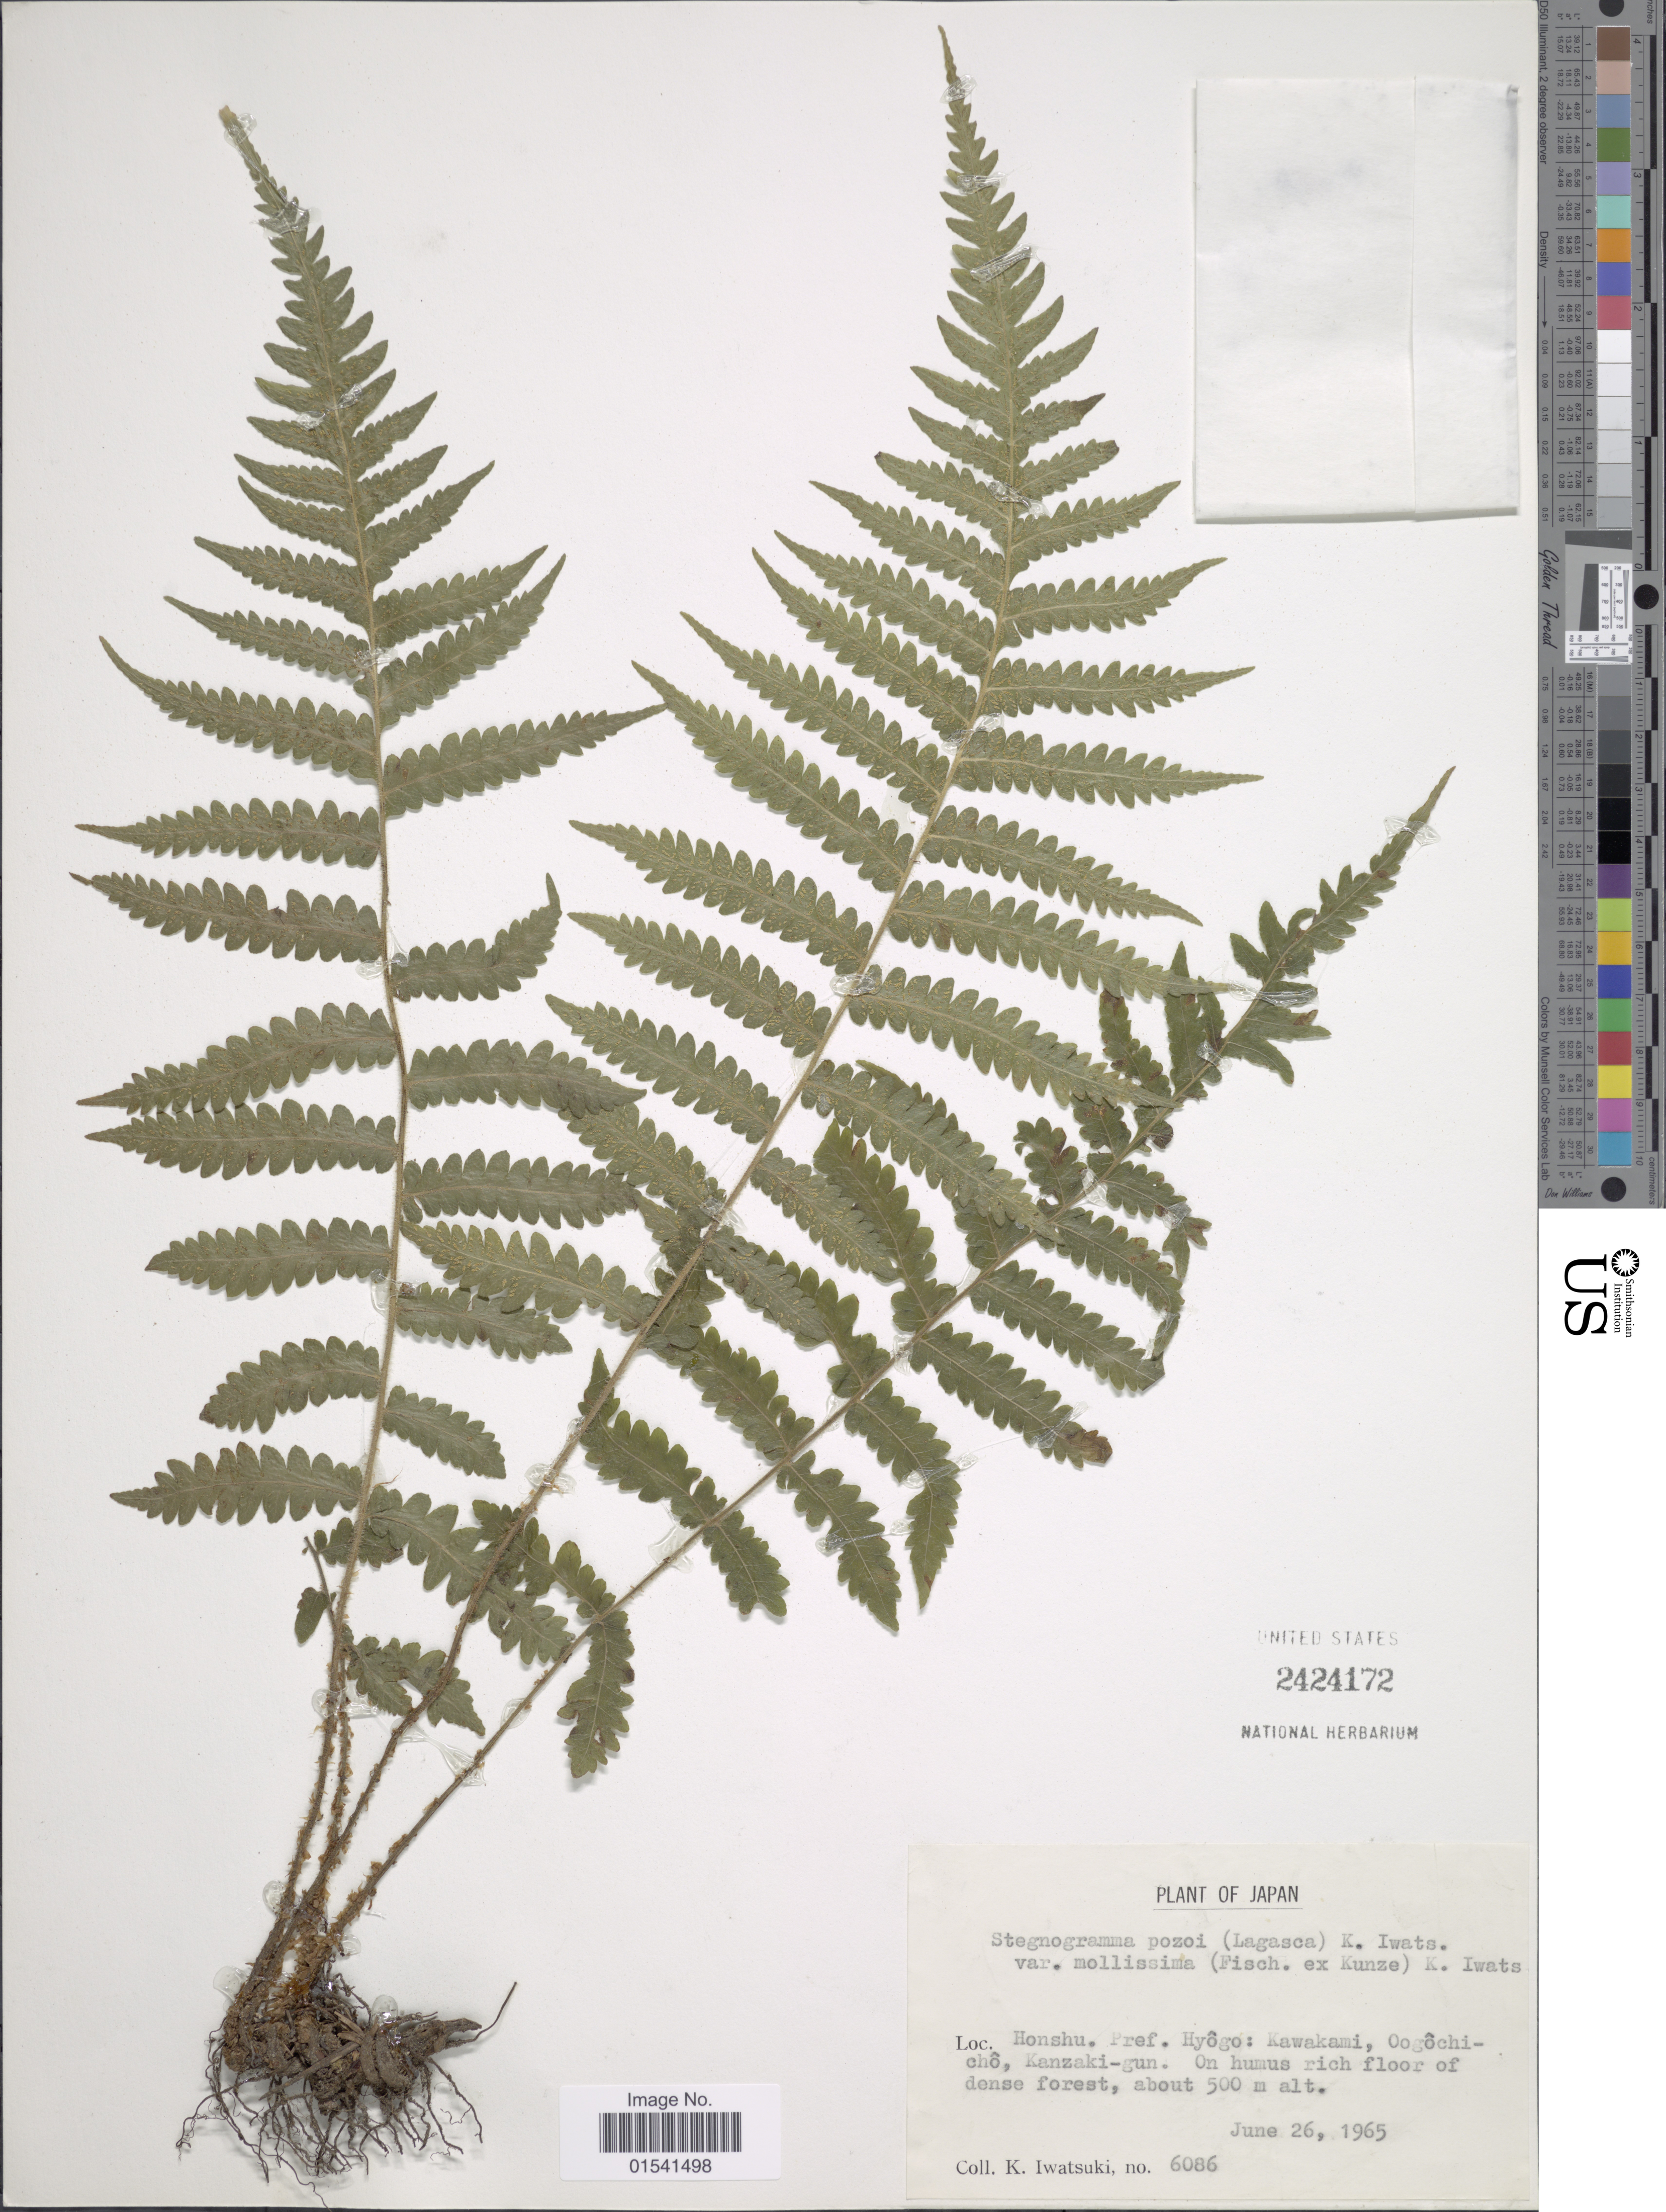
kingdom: Plantae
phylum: Tracheophyta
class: Polypodiopsida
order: Polypodiales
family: Thelypteridaceae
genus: Stegnogramma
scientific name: Stegnogramma mollissima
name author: (Fisch. ex Kunze) Fraser-Jenk.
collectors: K. Iwatsuki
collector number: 6086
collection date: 1965-06-26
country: Japan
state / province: Hyogo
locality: Honshu Pref. Hyôgo: Kawakami, Oogôchichô, Kanzaki-gun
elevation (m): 500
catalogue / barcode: US 2424172